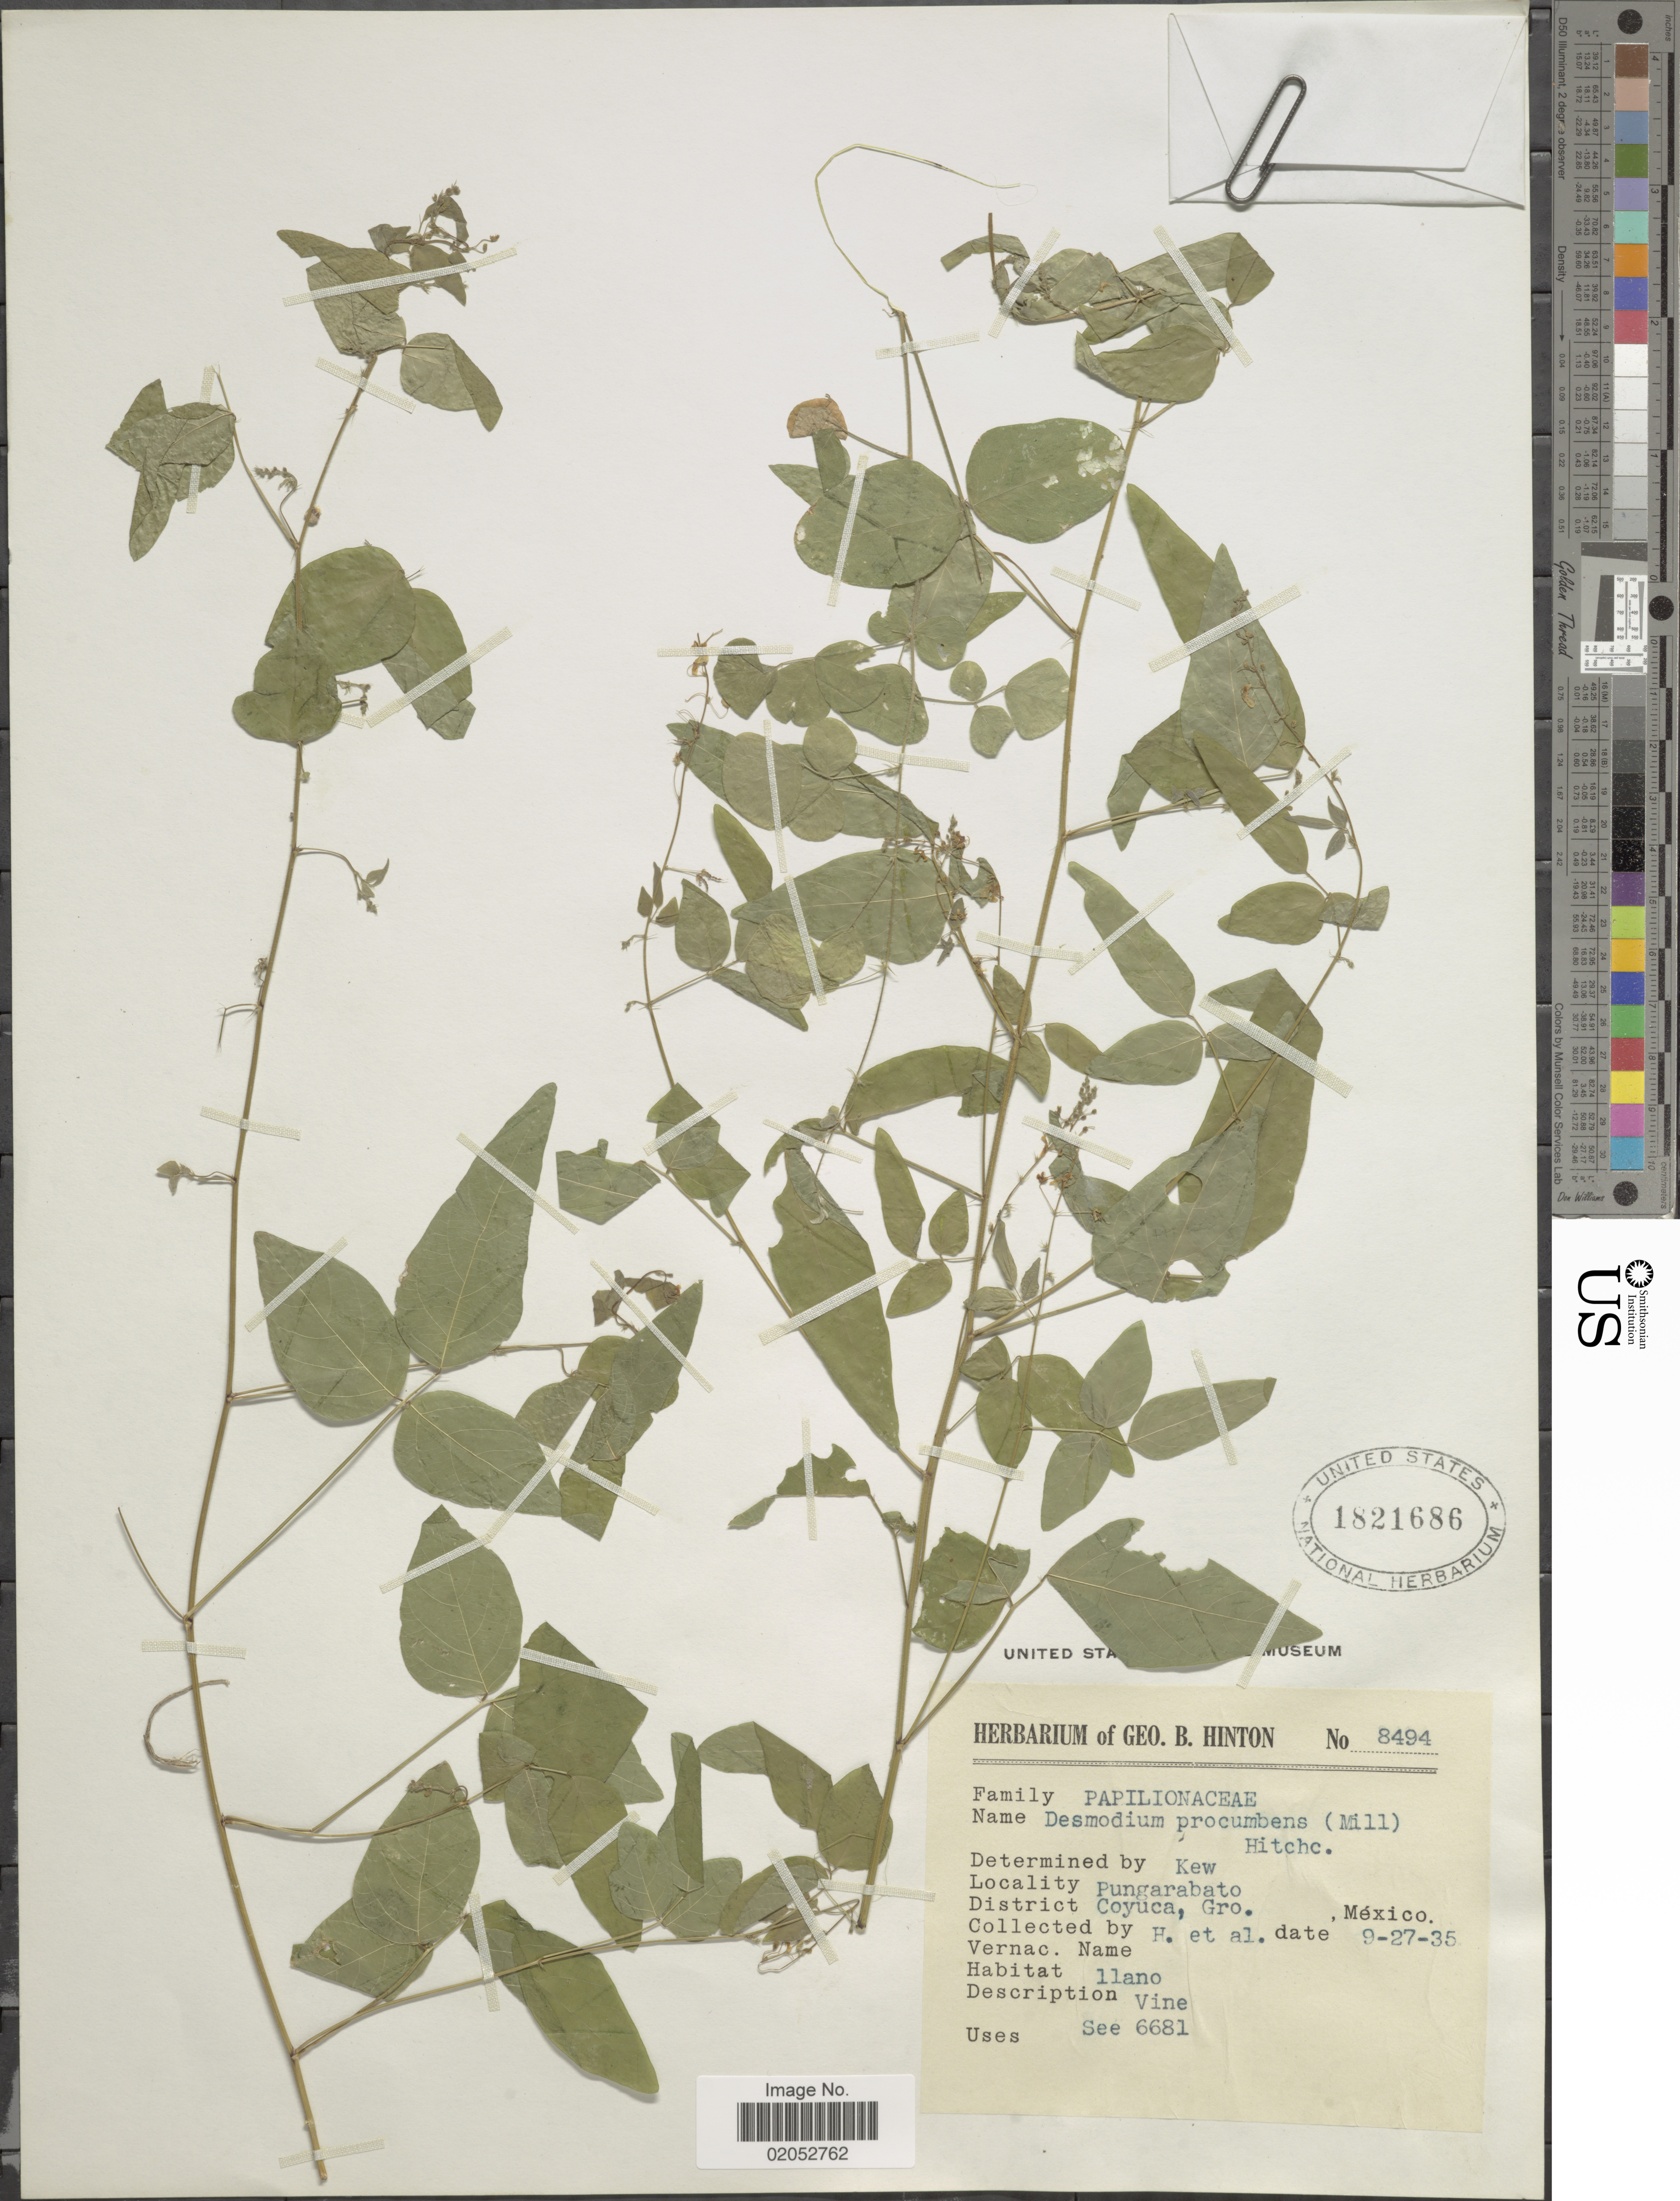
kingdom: Plantae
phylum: Tracheophyta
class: Magnoliopsida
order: Fabales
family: Fabaceae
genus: Desmodium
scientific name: Desmodium procumbens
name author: (Mill.) Hitchc.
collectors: G. B. Hinton & et al.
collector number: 8494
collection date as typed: Transcribed d/m/y: 27/9/35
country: Mexico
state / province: Guerrero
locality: Pungarabato, District Coyuca, Gro. Mexico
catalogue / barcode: US 1821686